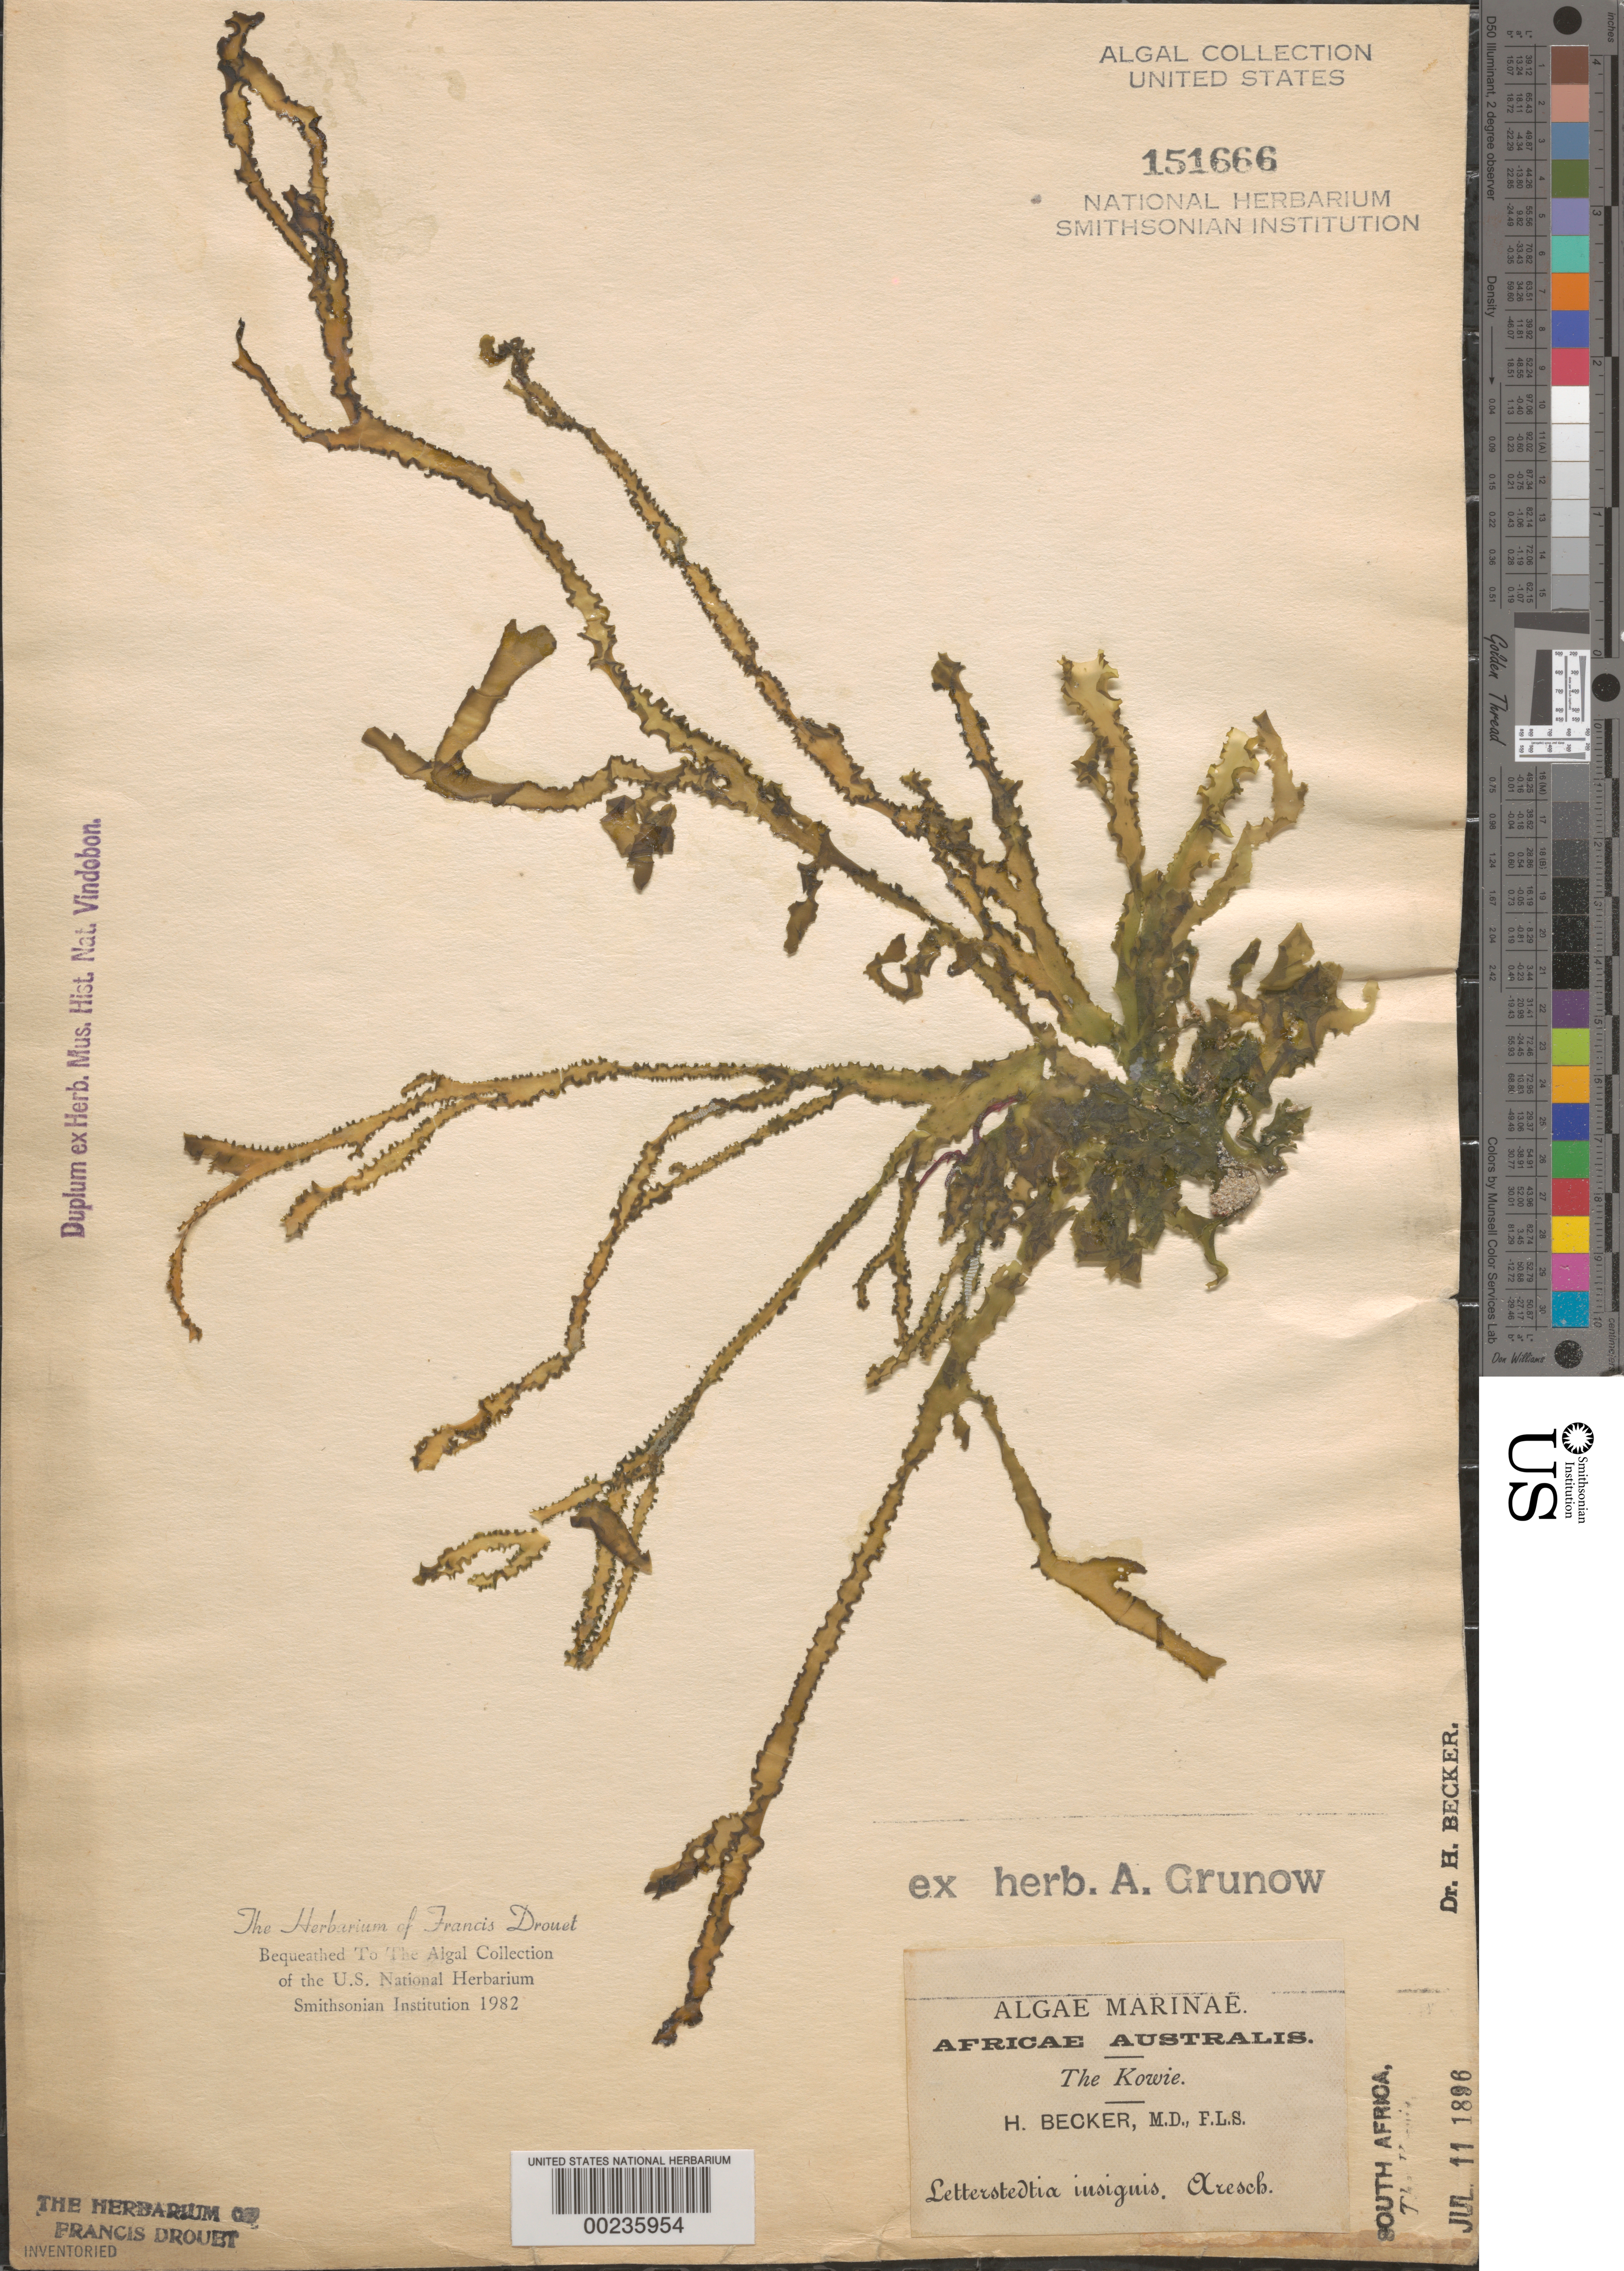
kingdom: Plantae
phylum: Chlorophyta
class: Ulvophyceae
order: Ulvales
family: Ulvaceae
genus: Letterstedtia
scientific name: Letterstedtia insignis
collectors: H. Becker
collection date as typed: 11 Jul 1896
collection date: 1896-07-11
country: South Africa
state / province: Eastern Cape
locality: The kowie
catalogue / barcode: US 151666